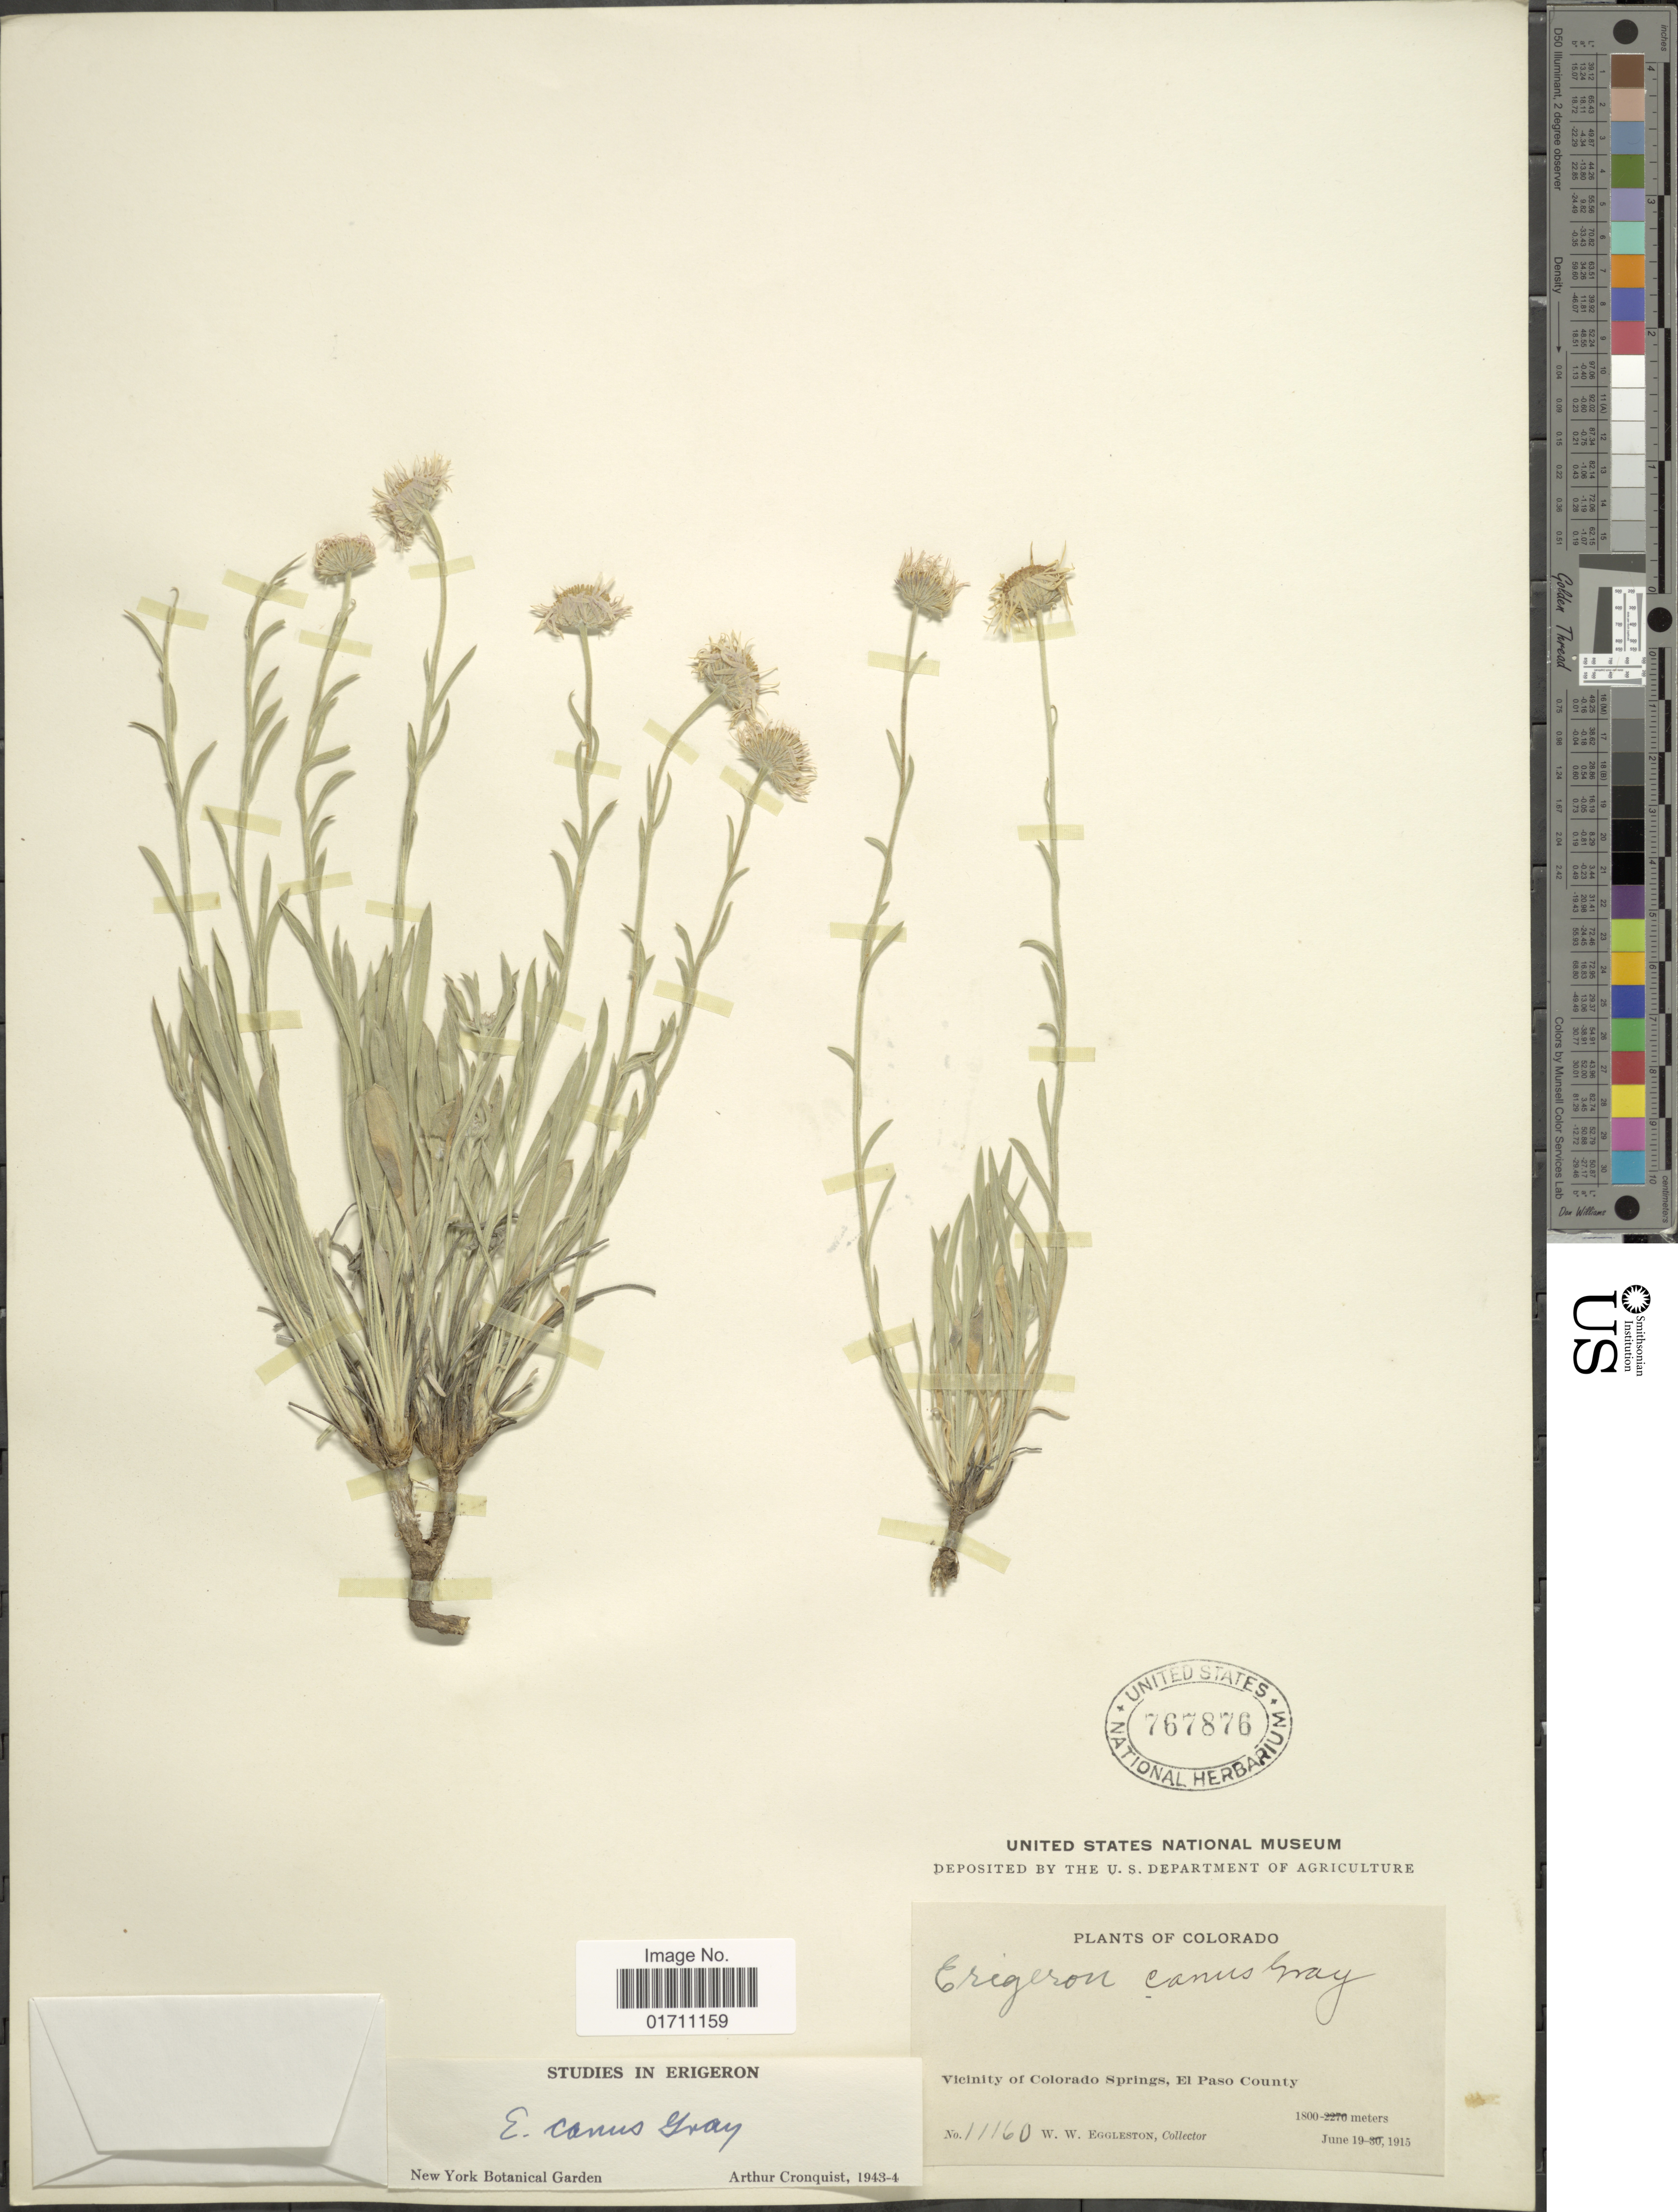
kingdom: Plantae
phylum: Tracheophyta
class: Magnoliopsida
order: Asterales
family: Asteraceae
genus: Erigeron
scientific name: Erigeron canus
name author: A. Gray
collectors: W. W. Eggleston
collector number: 11160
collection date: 1915-06-19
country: United States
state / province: Colorado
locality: Vicinity of Colorado Springs, EL Paso County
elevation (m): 1800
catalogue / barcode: US 767876